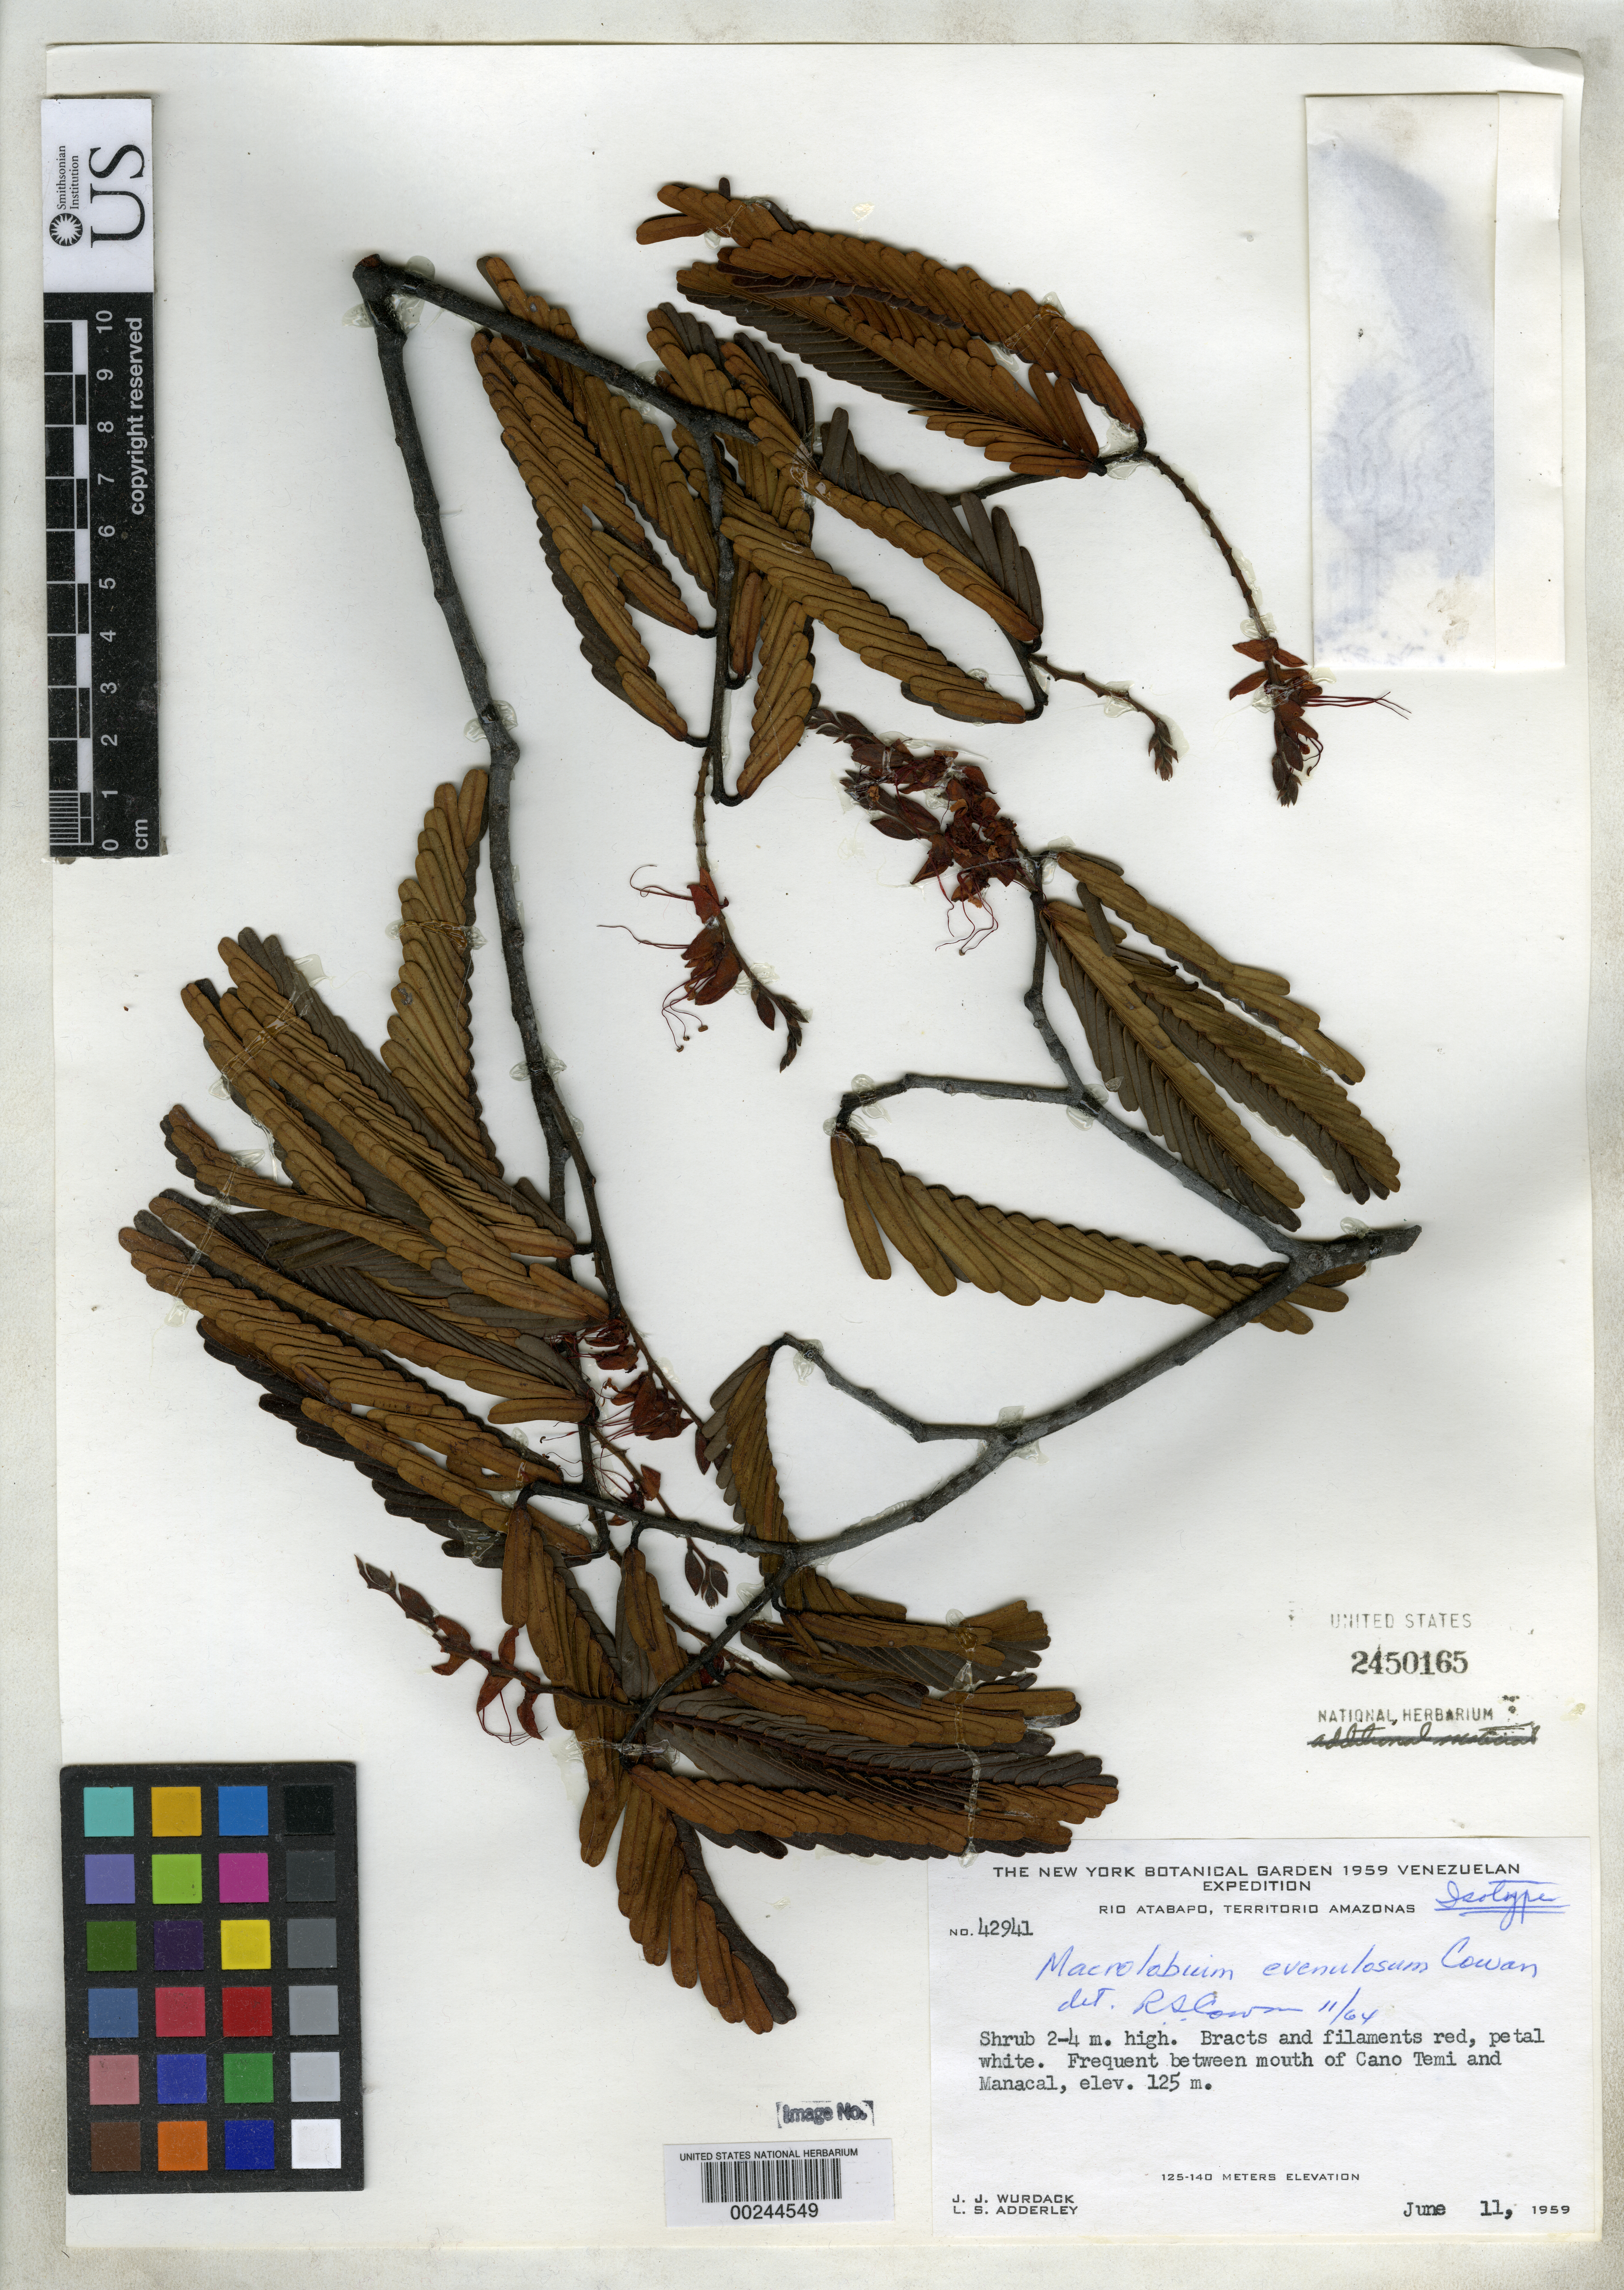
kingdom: Plantae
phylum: Tracheophyta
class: Magnoliopsida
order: Fabales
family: Fabaceae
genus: Macrolobium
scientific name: Macrolobium evenulosum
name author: R.S. Cowan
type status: Isotype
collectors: J. J. Wurdack & L. S. Adderley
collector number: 42941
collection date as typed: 11 Jun 1959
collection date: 1959-06-11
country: Venezuela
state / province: Amazonas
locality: Rio Atabapo. Frequent between mouth of Cano Temi and Manacal.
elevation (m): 125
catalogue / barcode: US 2450165